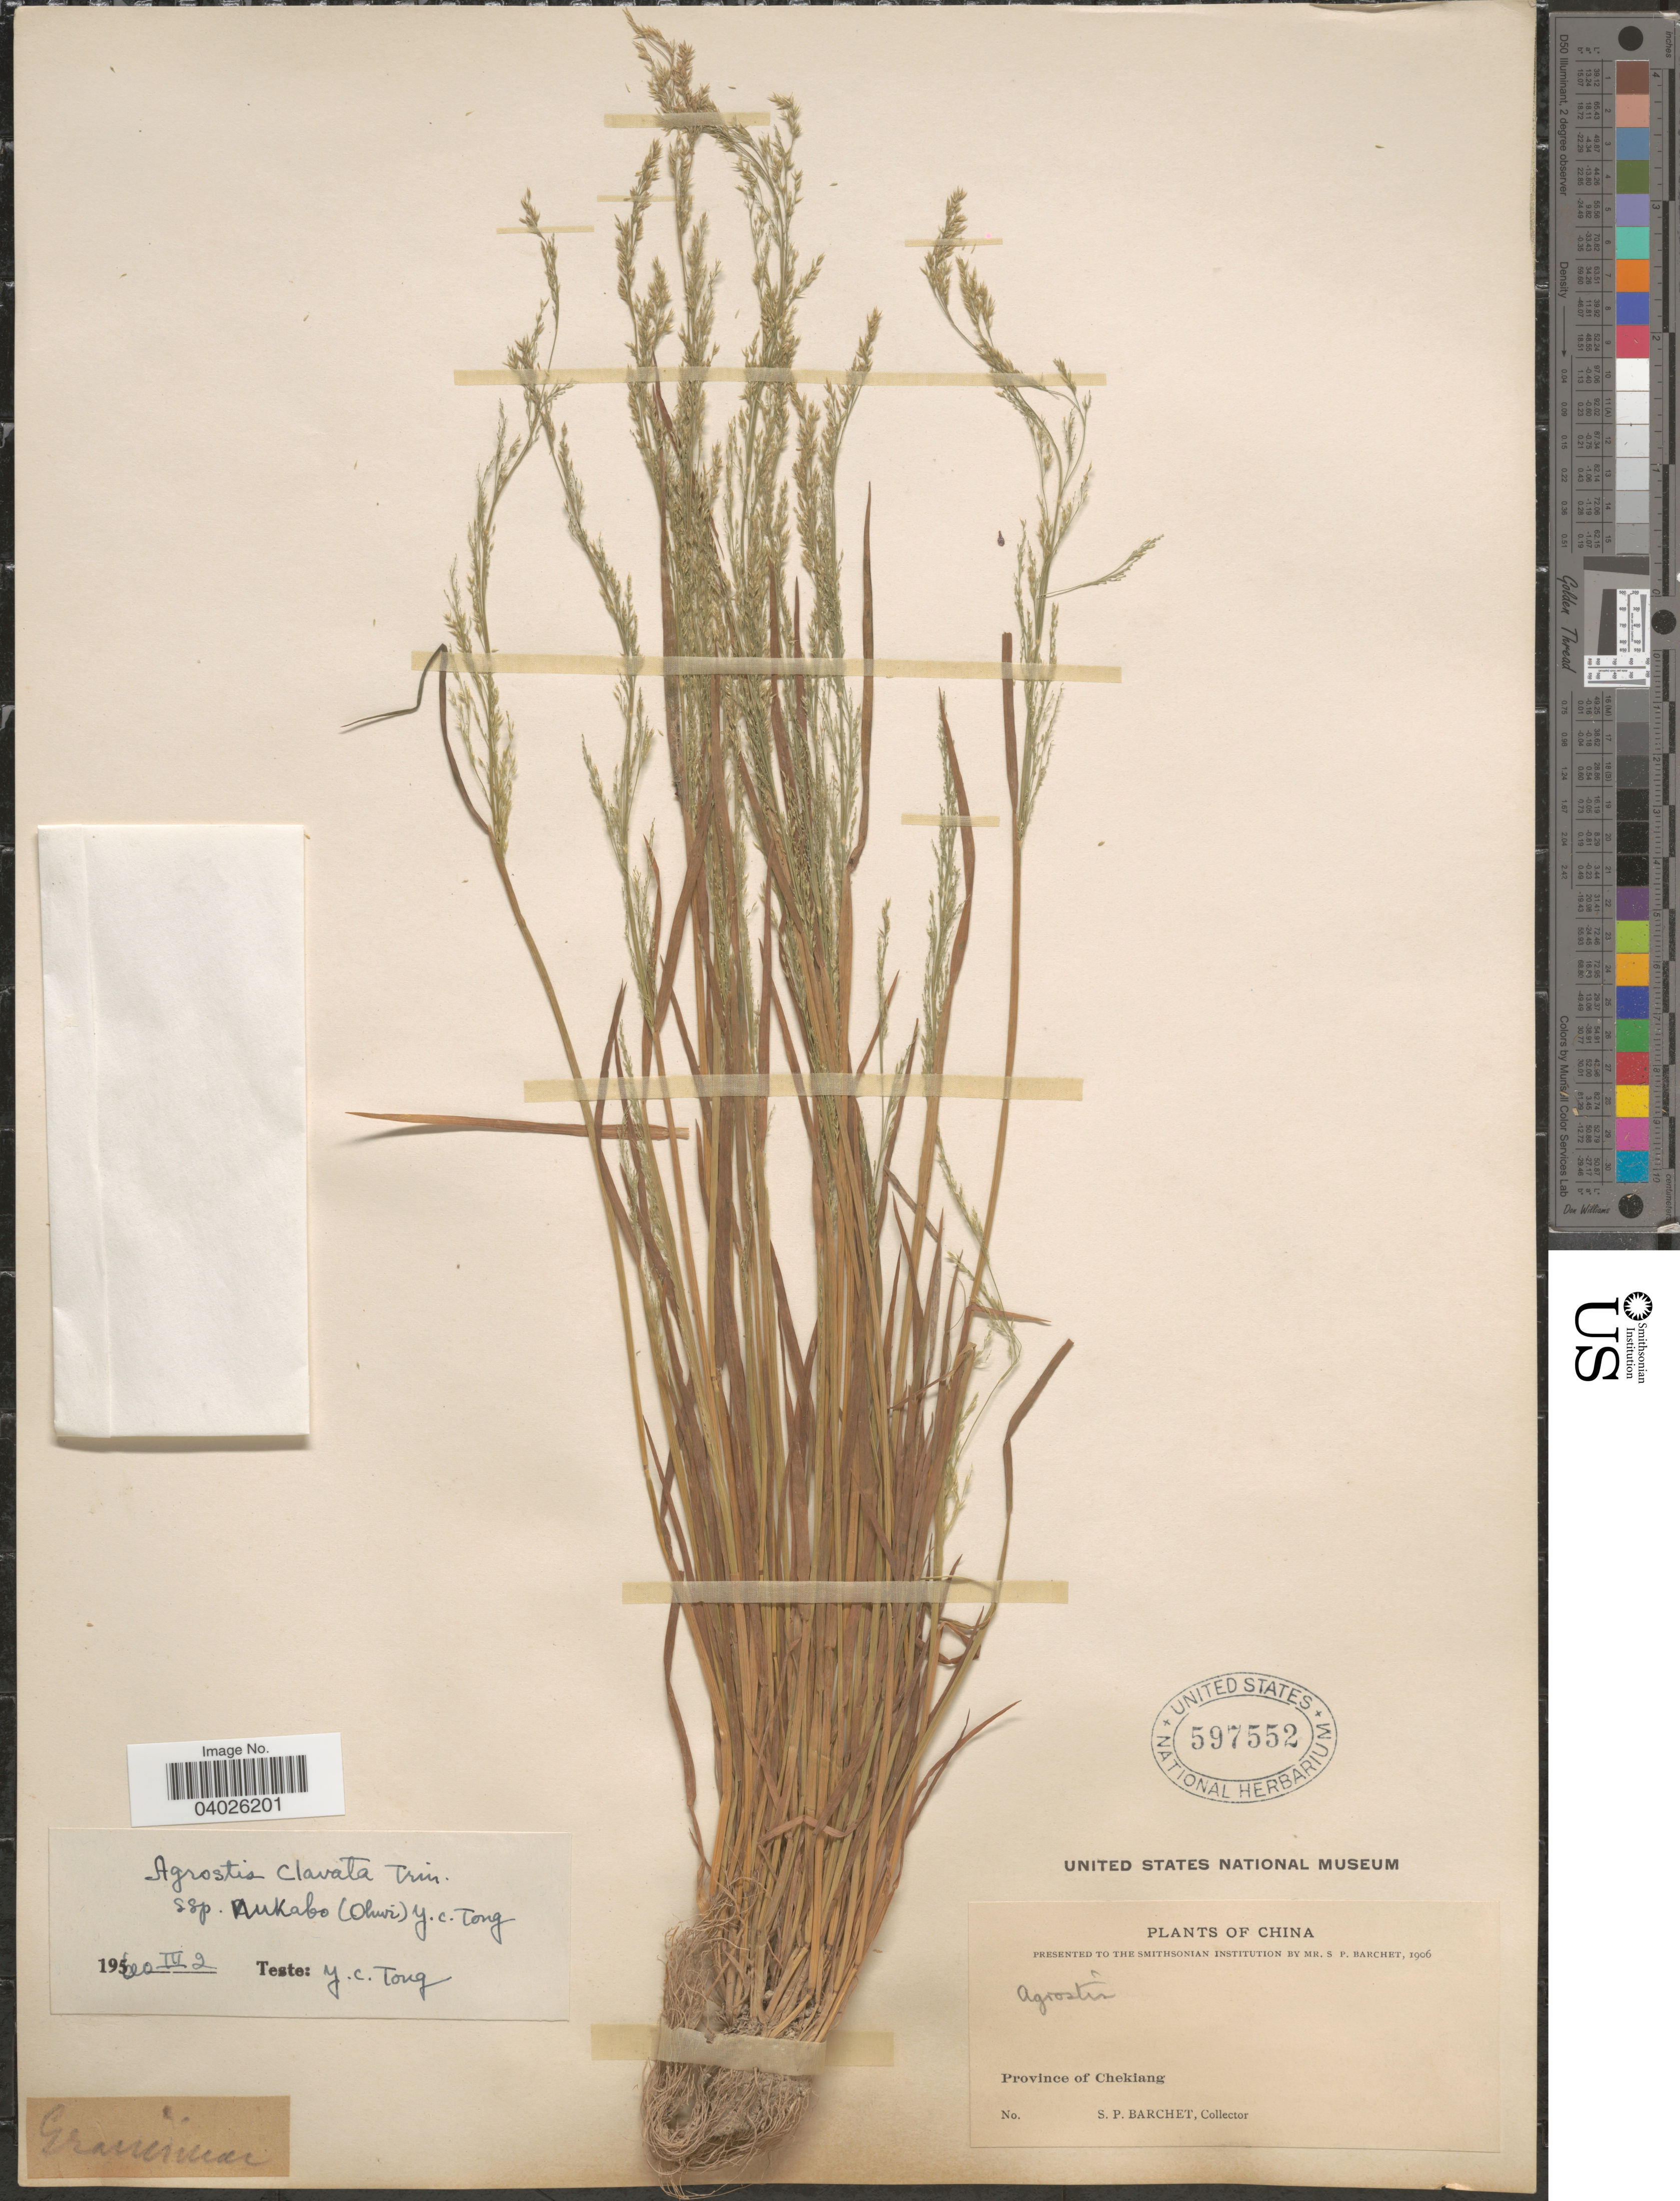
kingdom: Plantae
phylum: Tracheophyta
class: Liliopsida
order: Poales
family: Poaceae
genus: Agrostis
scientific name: Agrostis clavata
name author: Trin.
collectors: S. P. Barchet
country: China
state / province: Zhejiang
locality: Province of Chekiang.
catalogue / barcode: US 597552